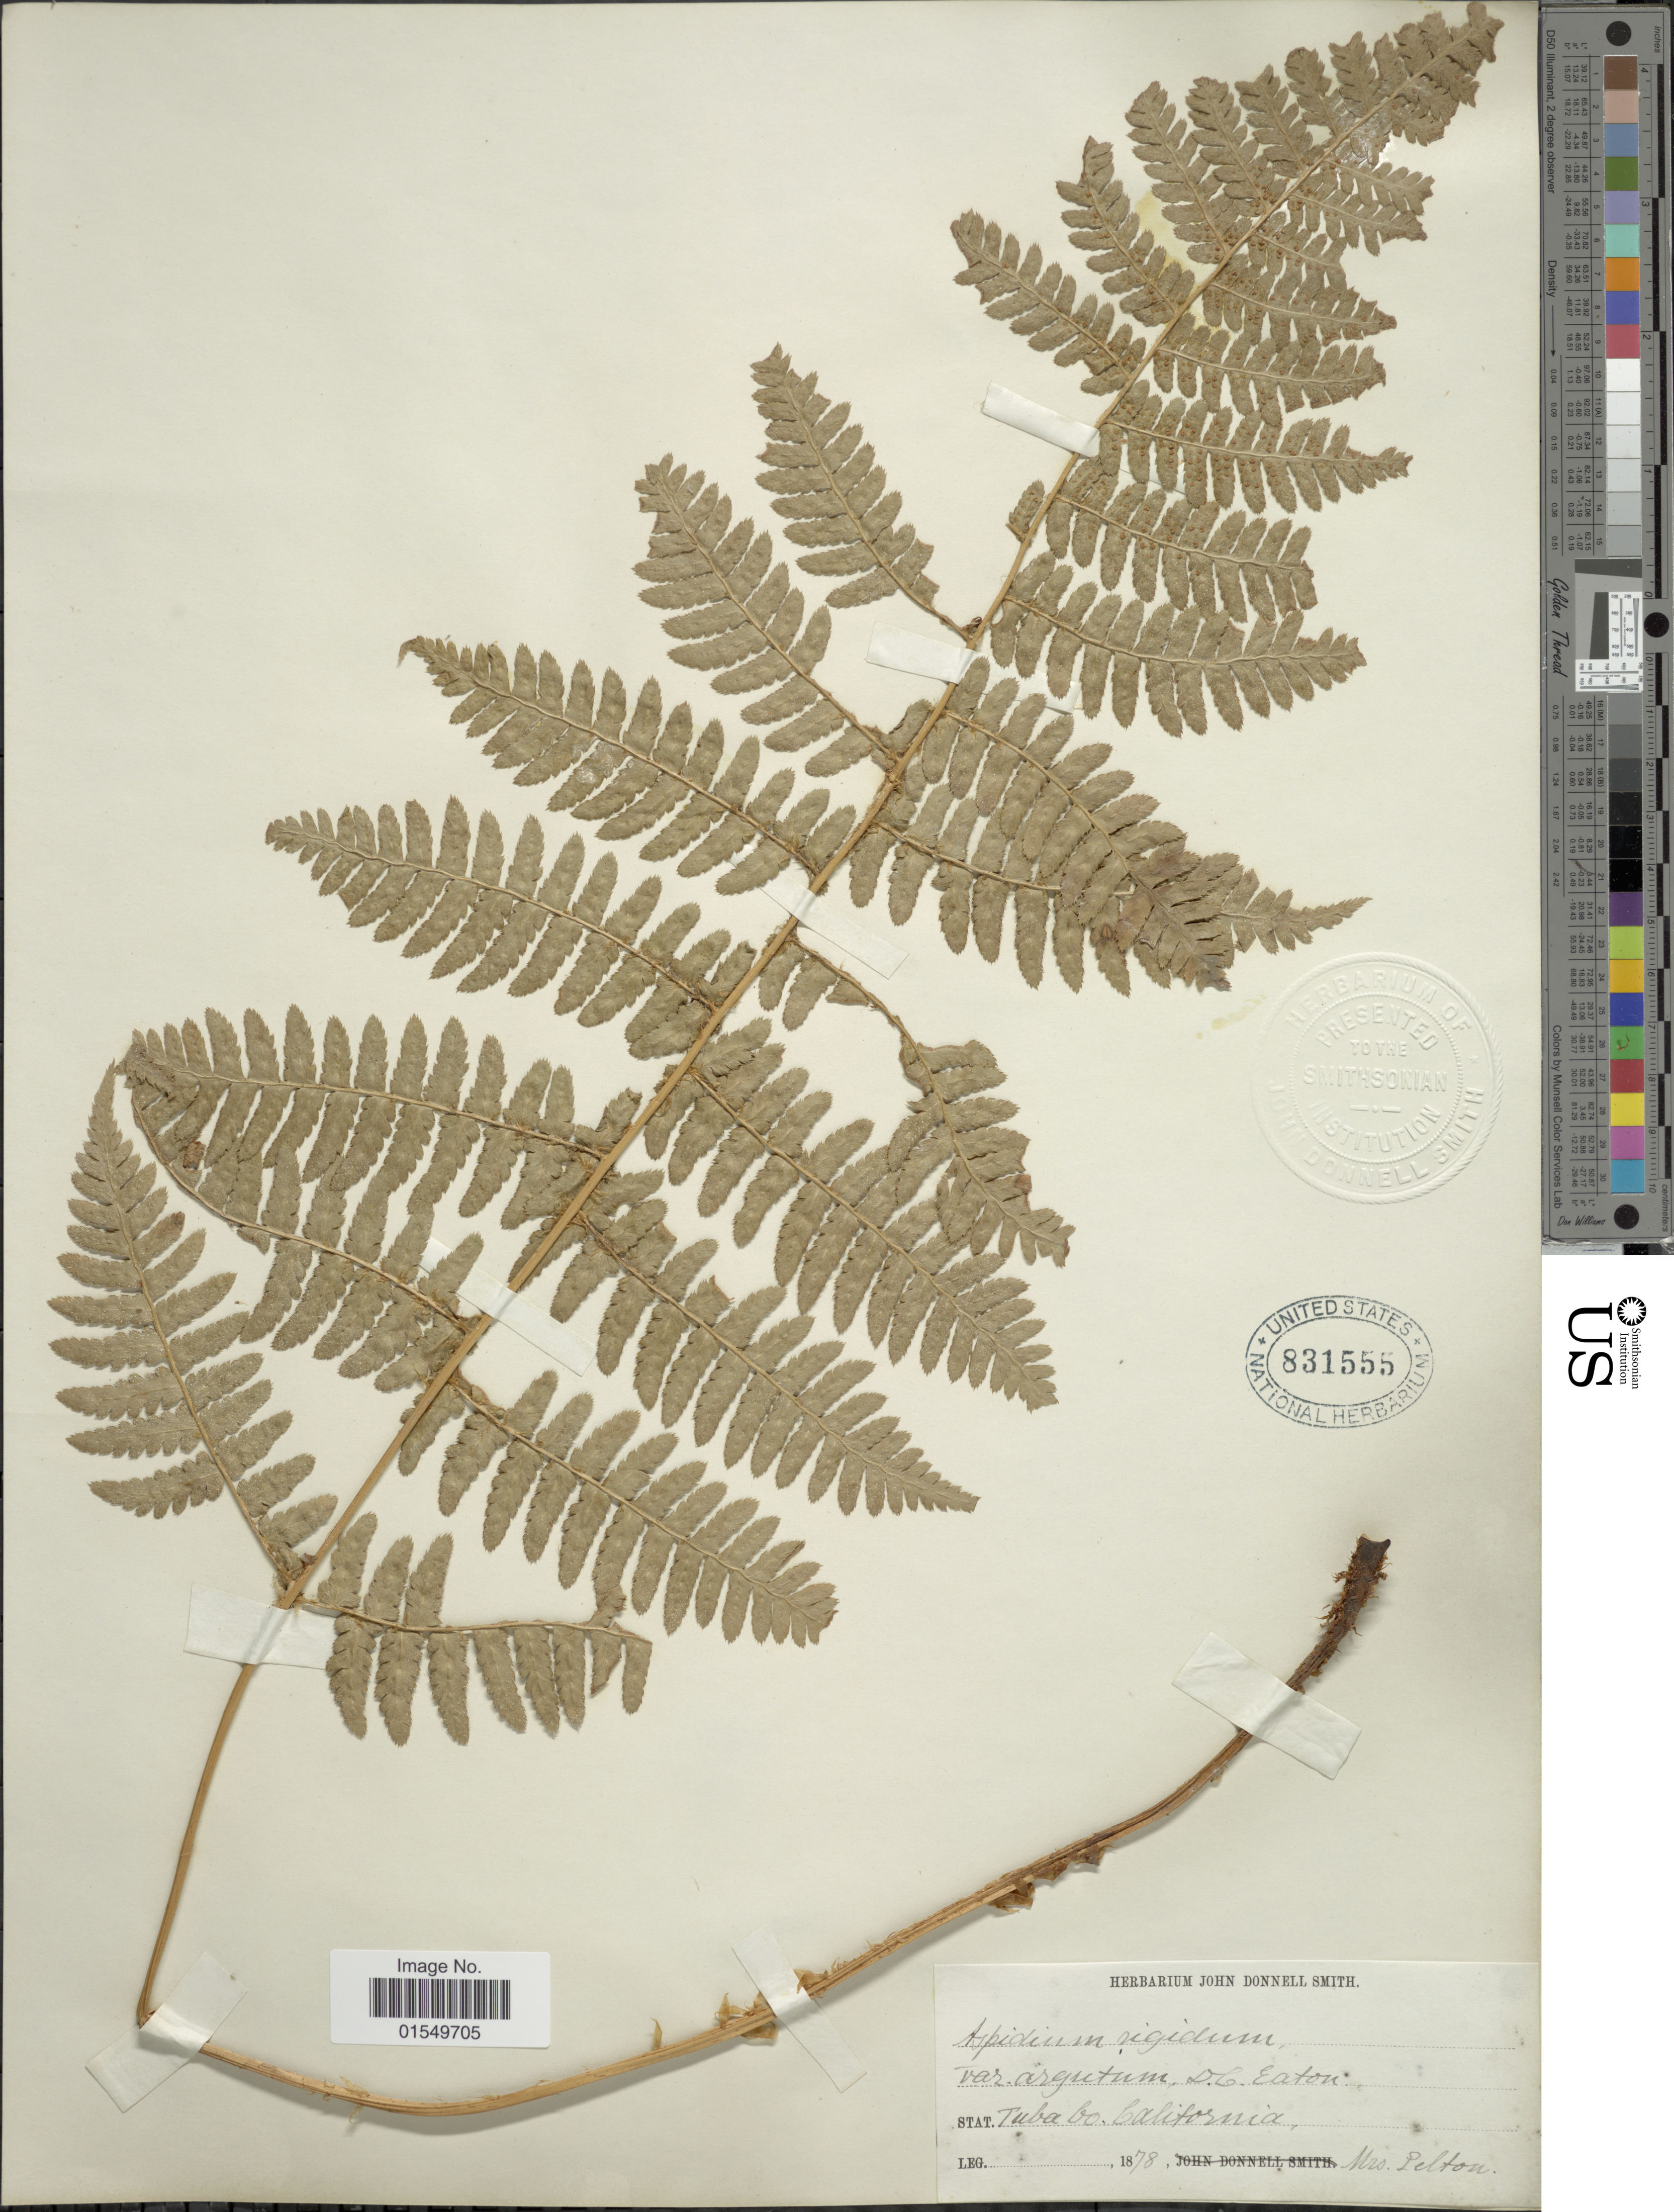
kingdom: Plantae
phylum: Tracheophyta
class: Polypodiopsida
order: Polypodiales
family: Dryopteridaceae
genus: Dryopteris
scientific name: Dryopteris arguta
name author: (Kaulf.) Maxon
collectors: E. Pelton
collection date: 1878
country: United States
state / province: California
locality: Tuba Co, California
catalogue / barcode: US 831555